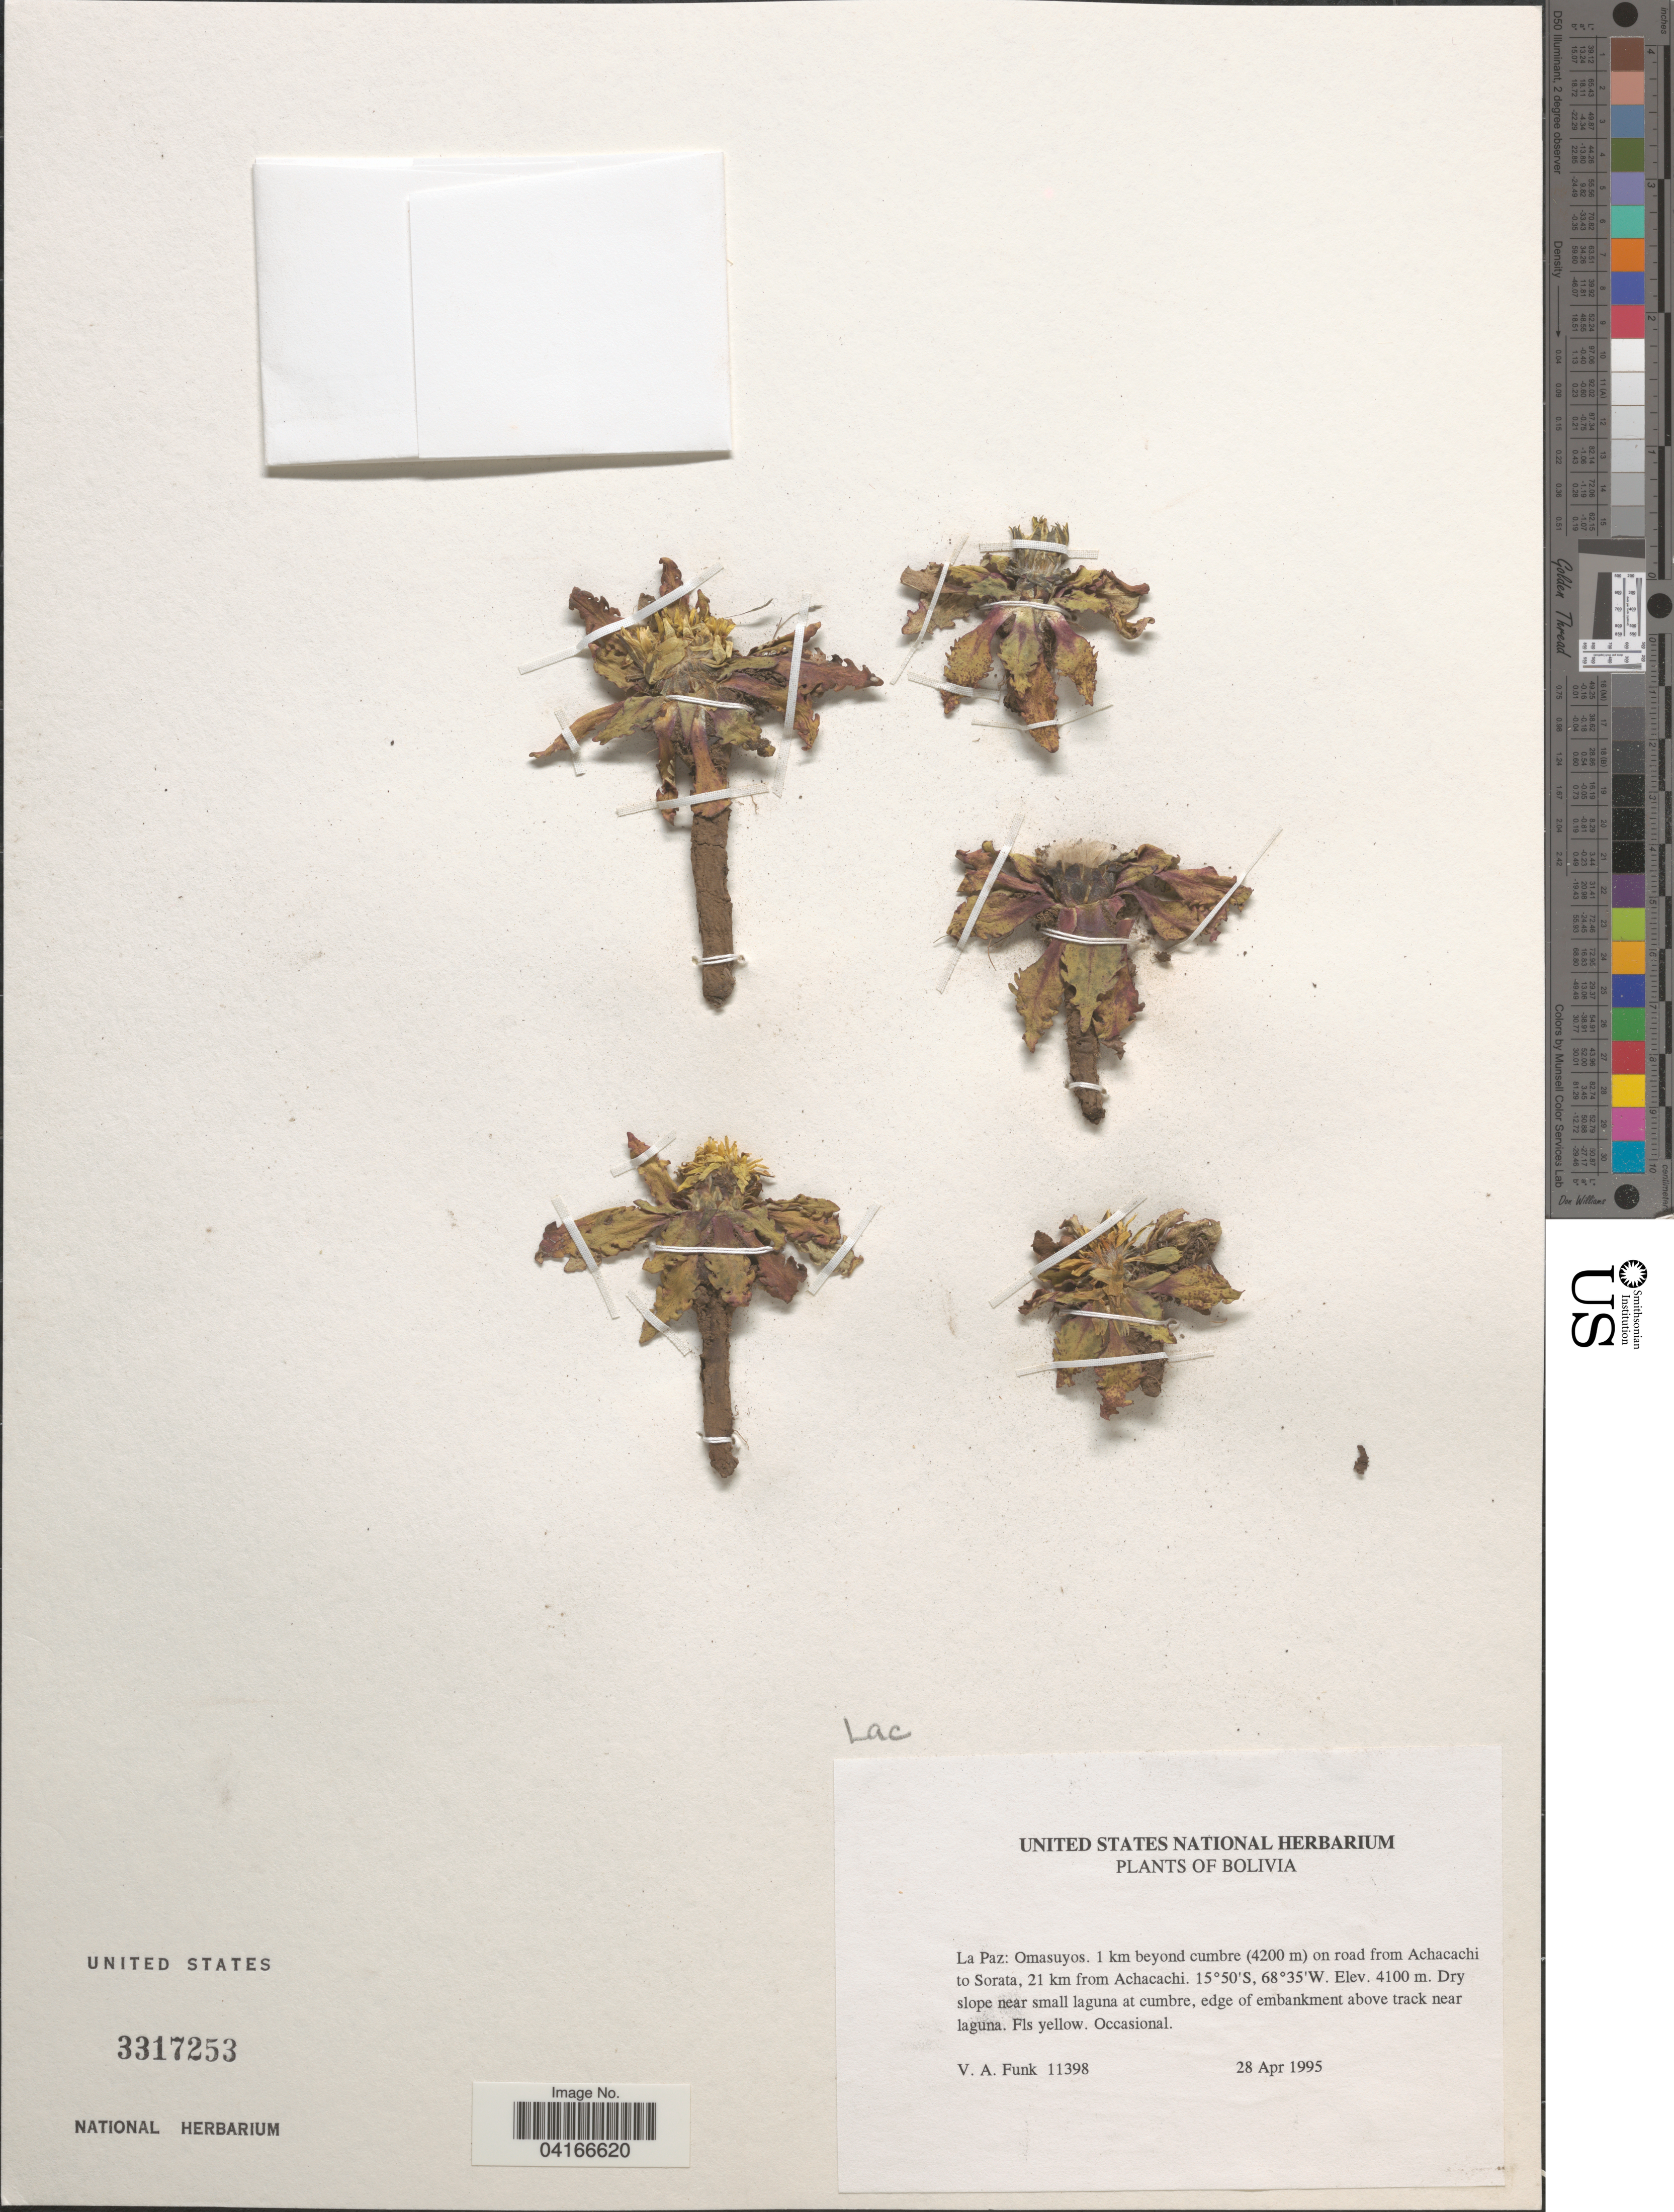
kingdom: Plantae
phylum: Tracheophyta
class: Magnoliopsida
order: Asterales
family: Asteraceae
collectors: V. Funk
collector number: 11398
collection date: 1995-04-28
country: Bolivia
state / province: La Paz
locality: La Paz: Omasuyos. 1 km beyond cumbre on road from Achacachi to Sorata, 21 km from Achacachi.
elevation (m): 4100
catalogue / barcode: US 3317253